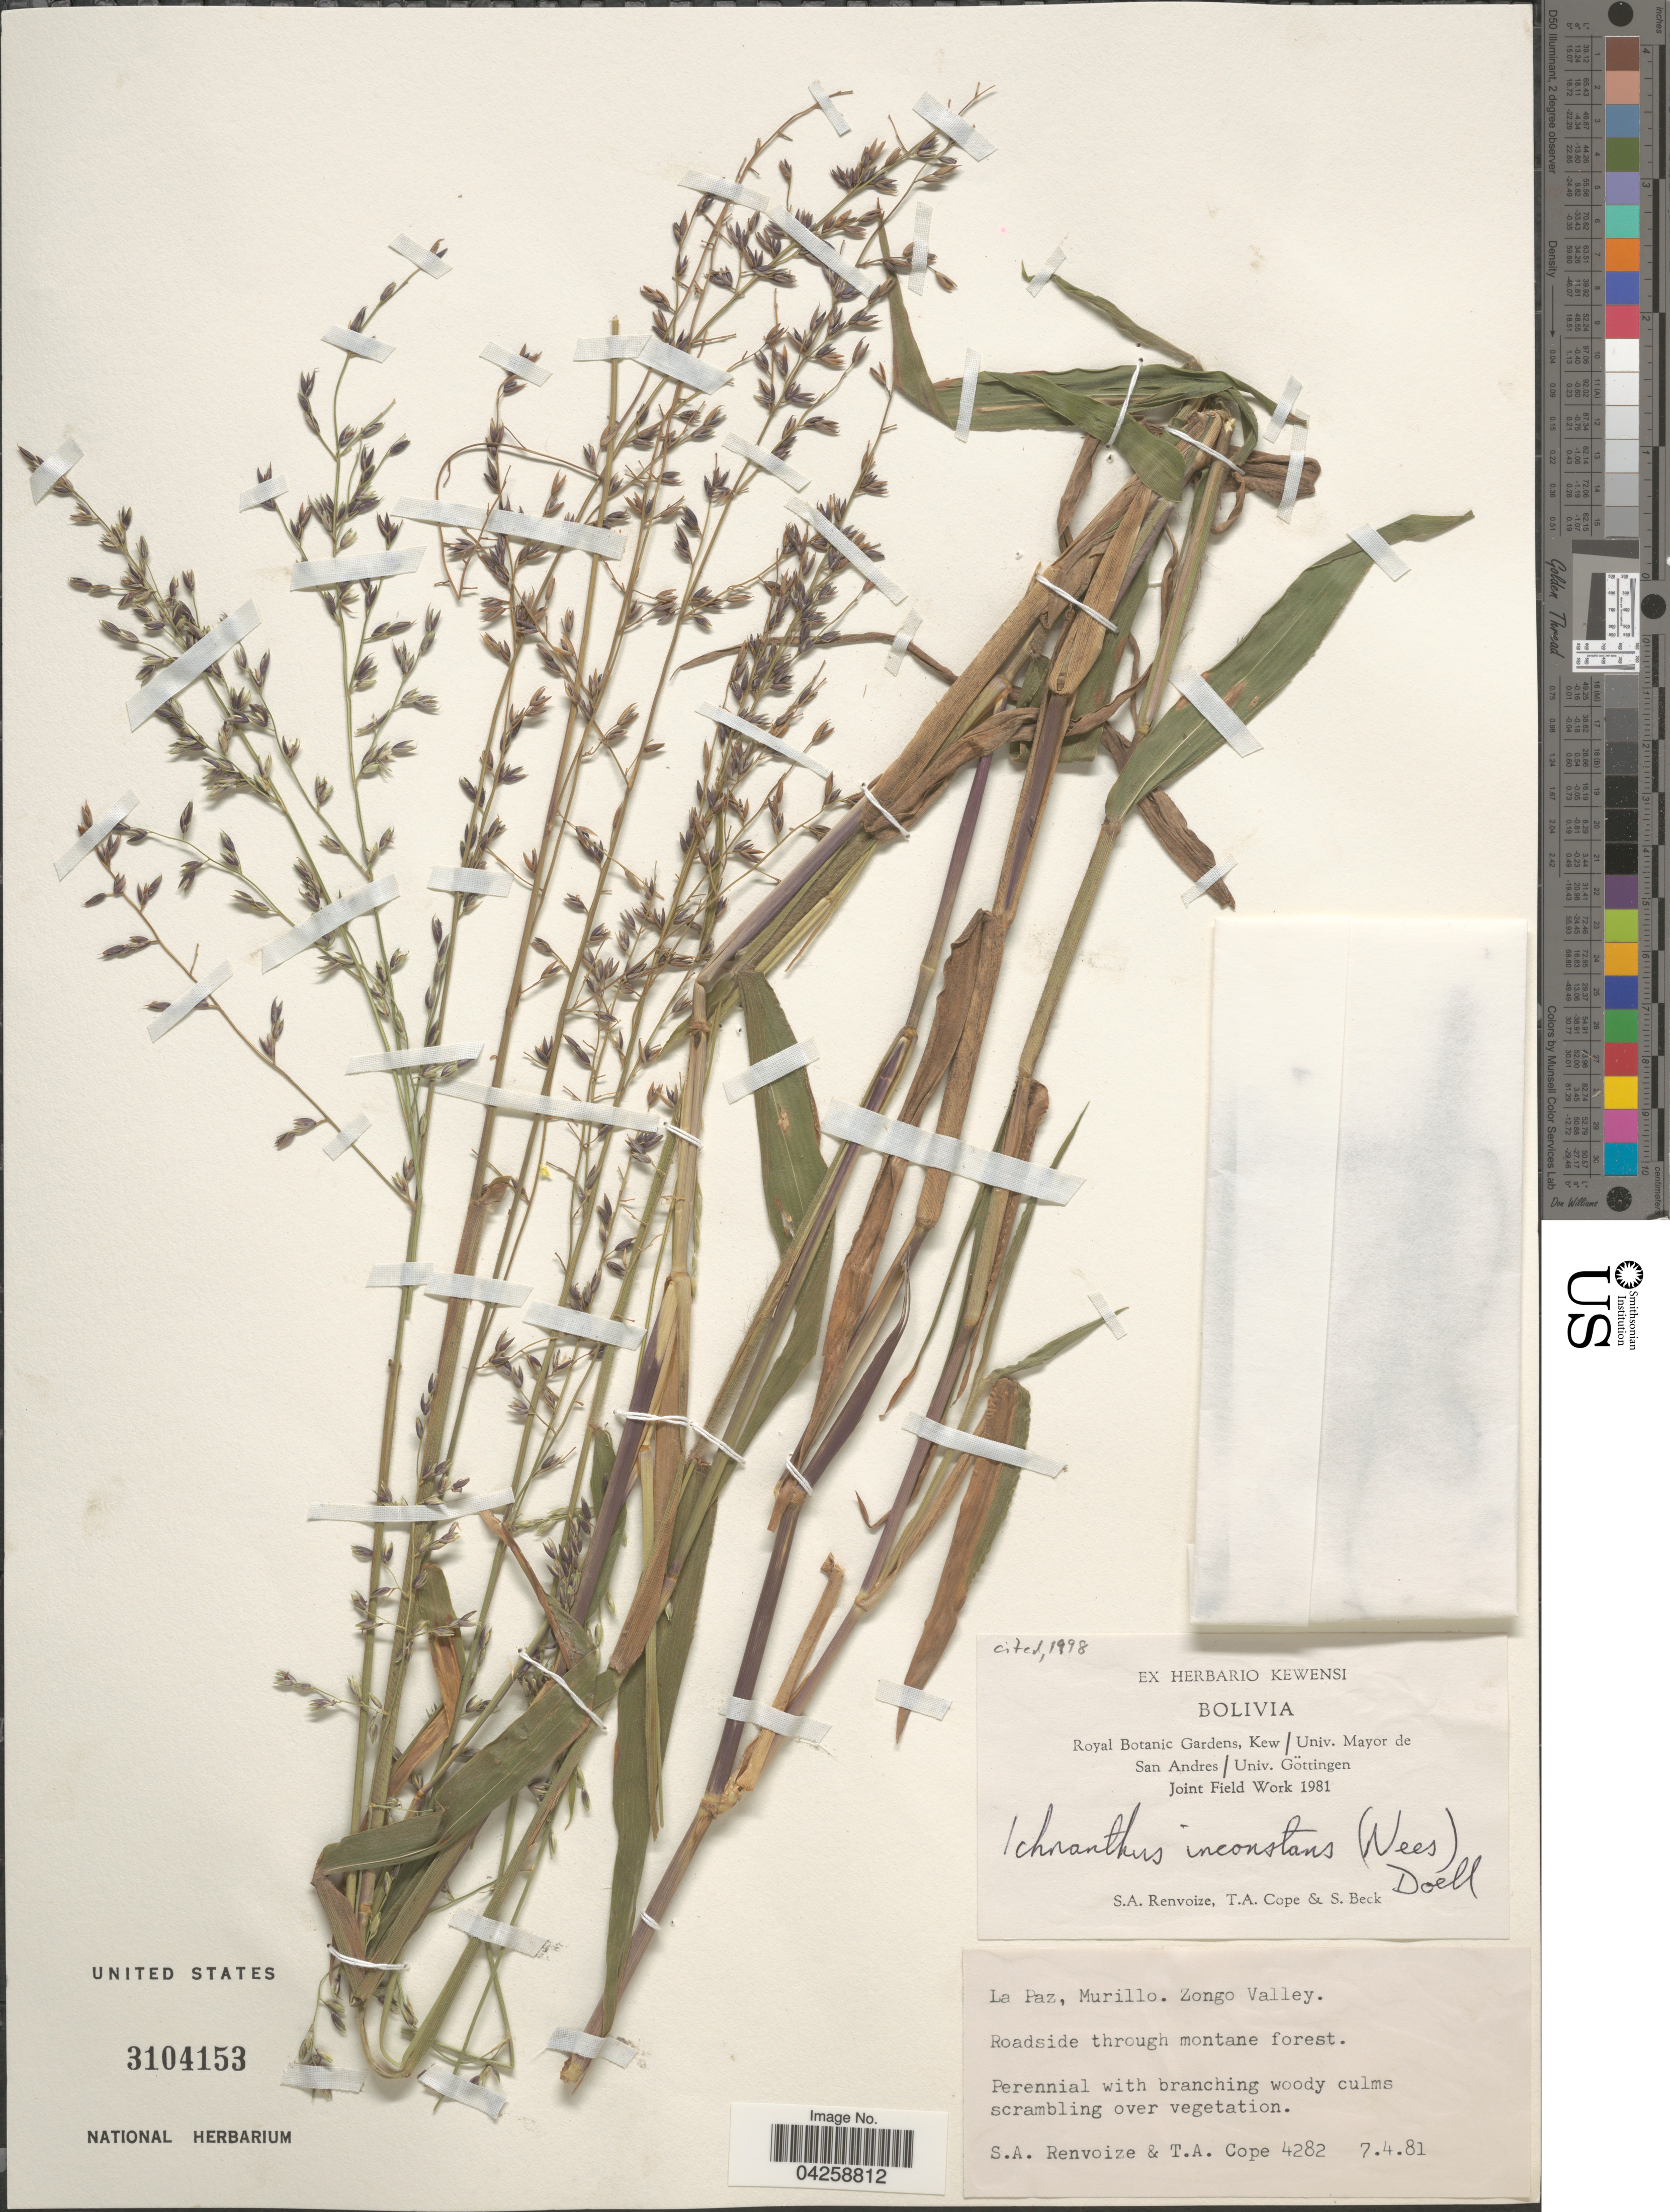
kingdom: Plantae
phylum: Tracheophyta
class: Liliopsida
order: Poales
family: Poaceae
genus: Ichnanthus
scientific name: Ichnanthus inconstans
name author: (Trin. ex Nees) Döll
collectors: S. A. Renvoize, T. A. Cope & S. G. Beck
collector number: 4282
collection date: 1981-04-07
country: Bolivia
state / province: La Paz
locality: Royal Botanic Gardens, Kew/Univ. Mayor de San Andres/Univ. Göttingen Joint Field Work 1981. La Paz, Murillo. Zongo Valley.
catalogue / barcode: US 3104153